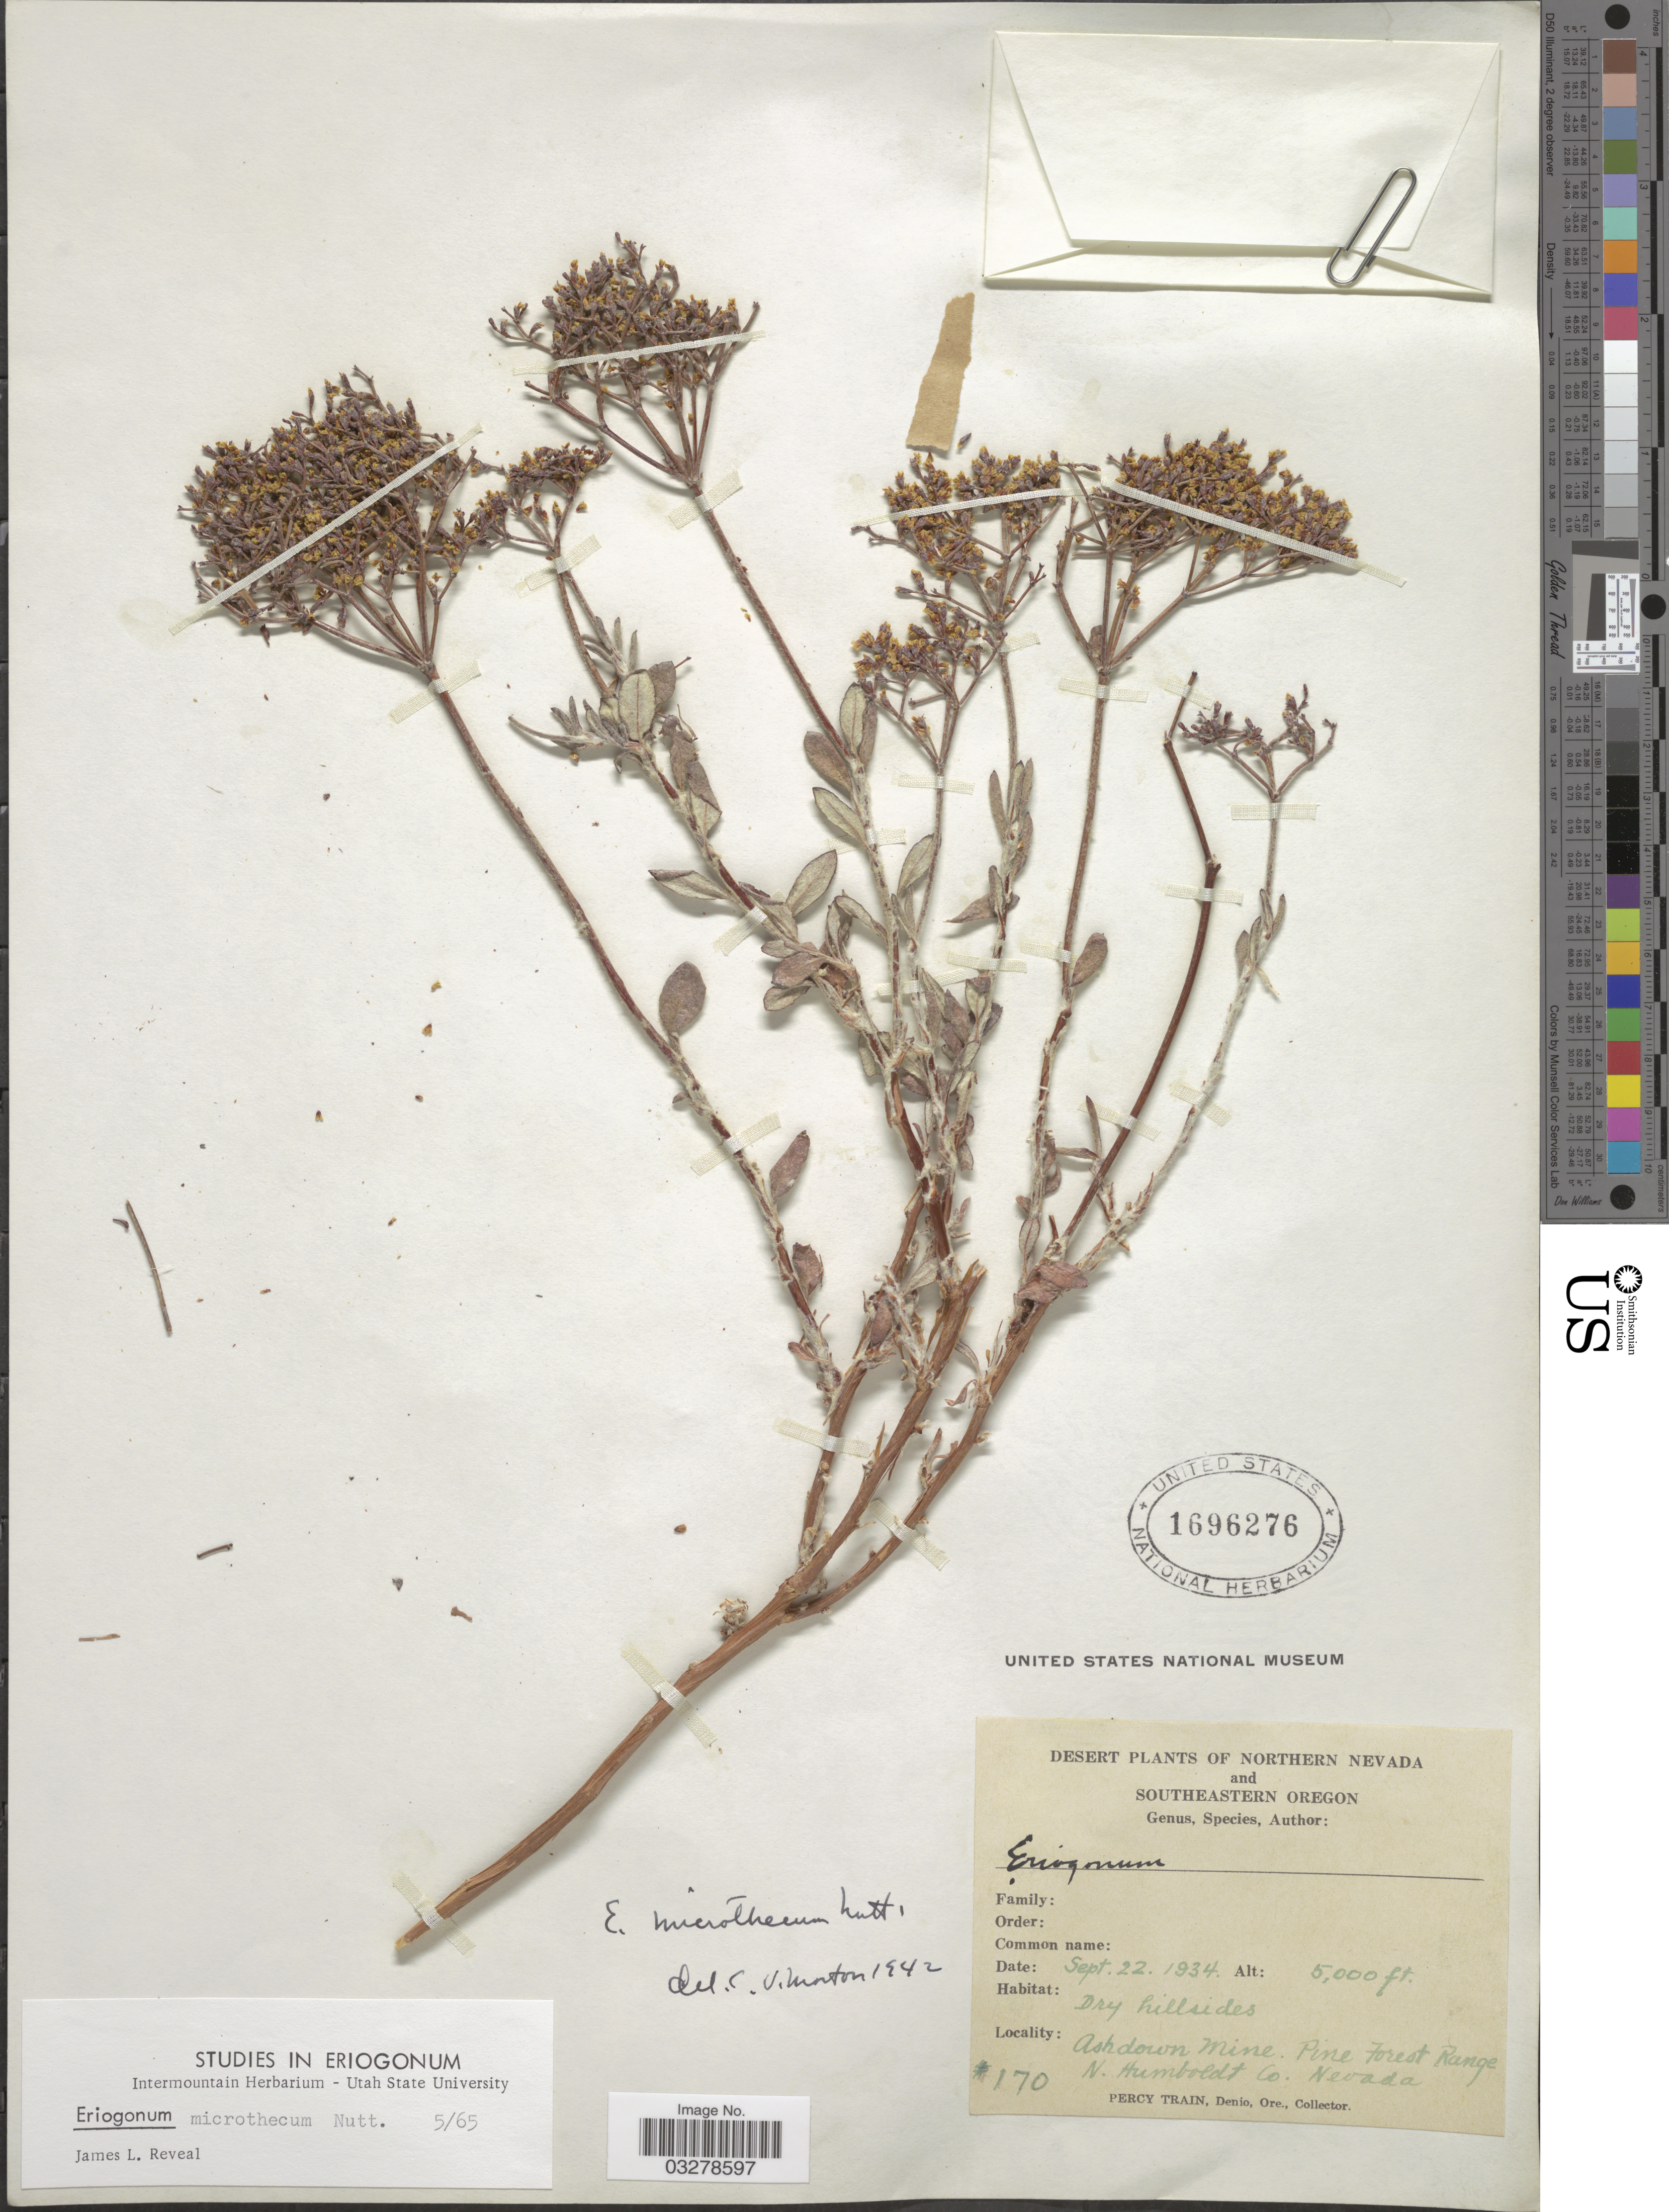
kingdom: Plantae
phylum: Tracheophyta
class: Magnoliopsida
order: Caryophyllales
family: Polygonaceae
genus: Eriogonum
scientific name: Eriogonum microtheca var. microtheca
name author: Nutt.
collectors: P. Train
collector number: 170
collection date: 1934-09-22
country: United States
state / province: Nevada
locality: Desert plants of Northern Nevada. Ashdown Mine. Pine Forest Range N. Humbold Co.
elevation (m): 1524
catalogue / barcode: US 1696276